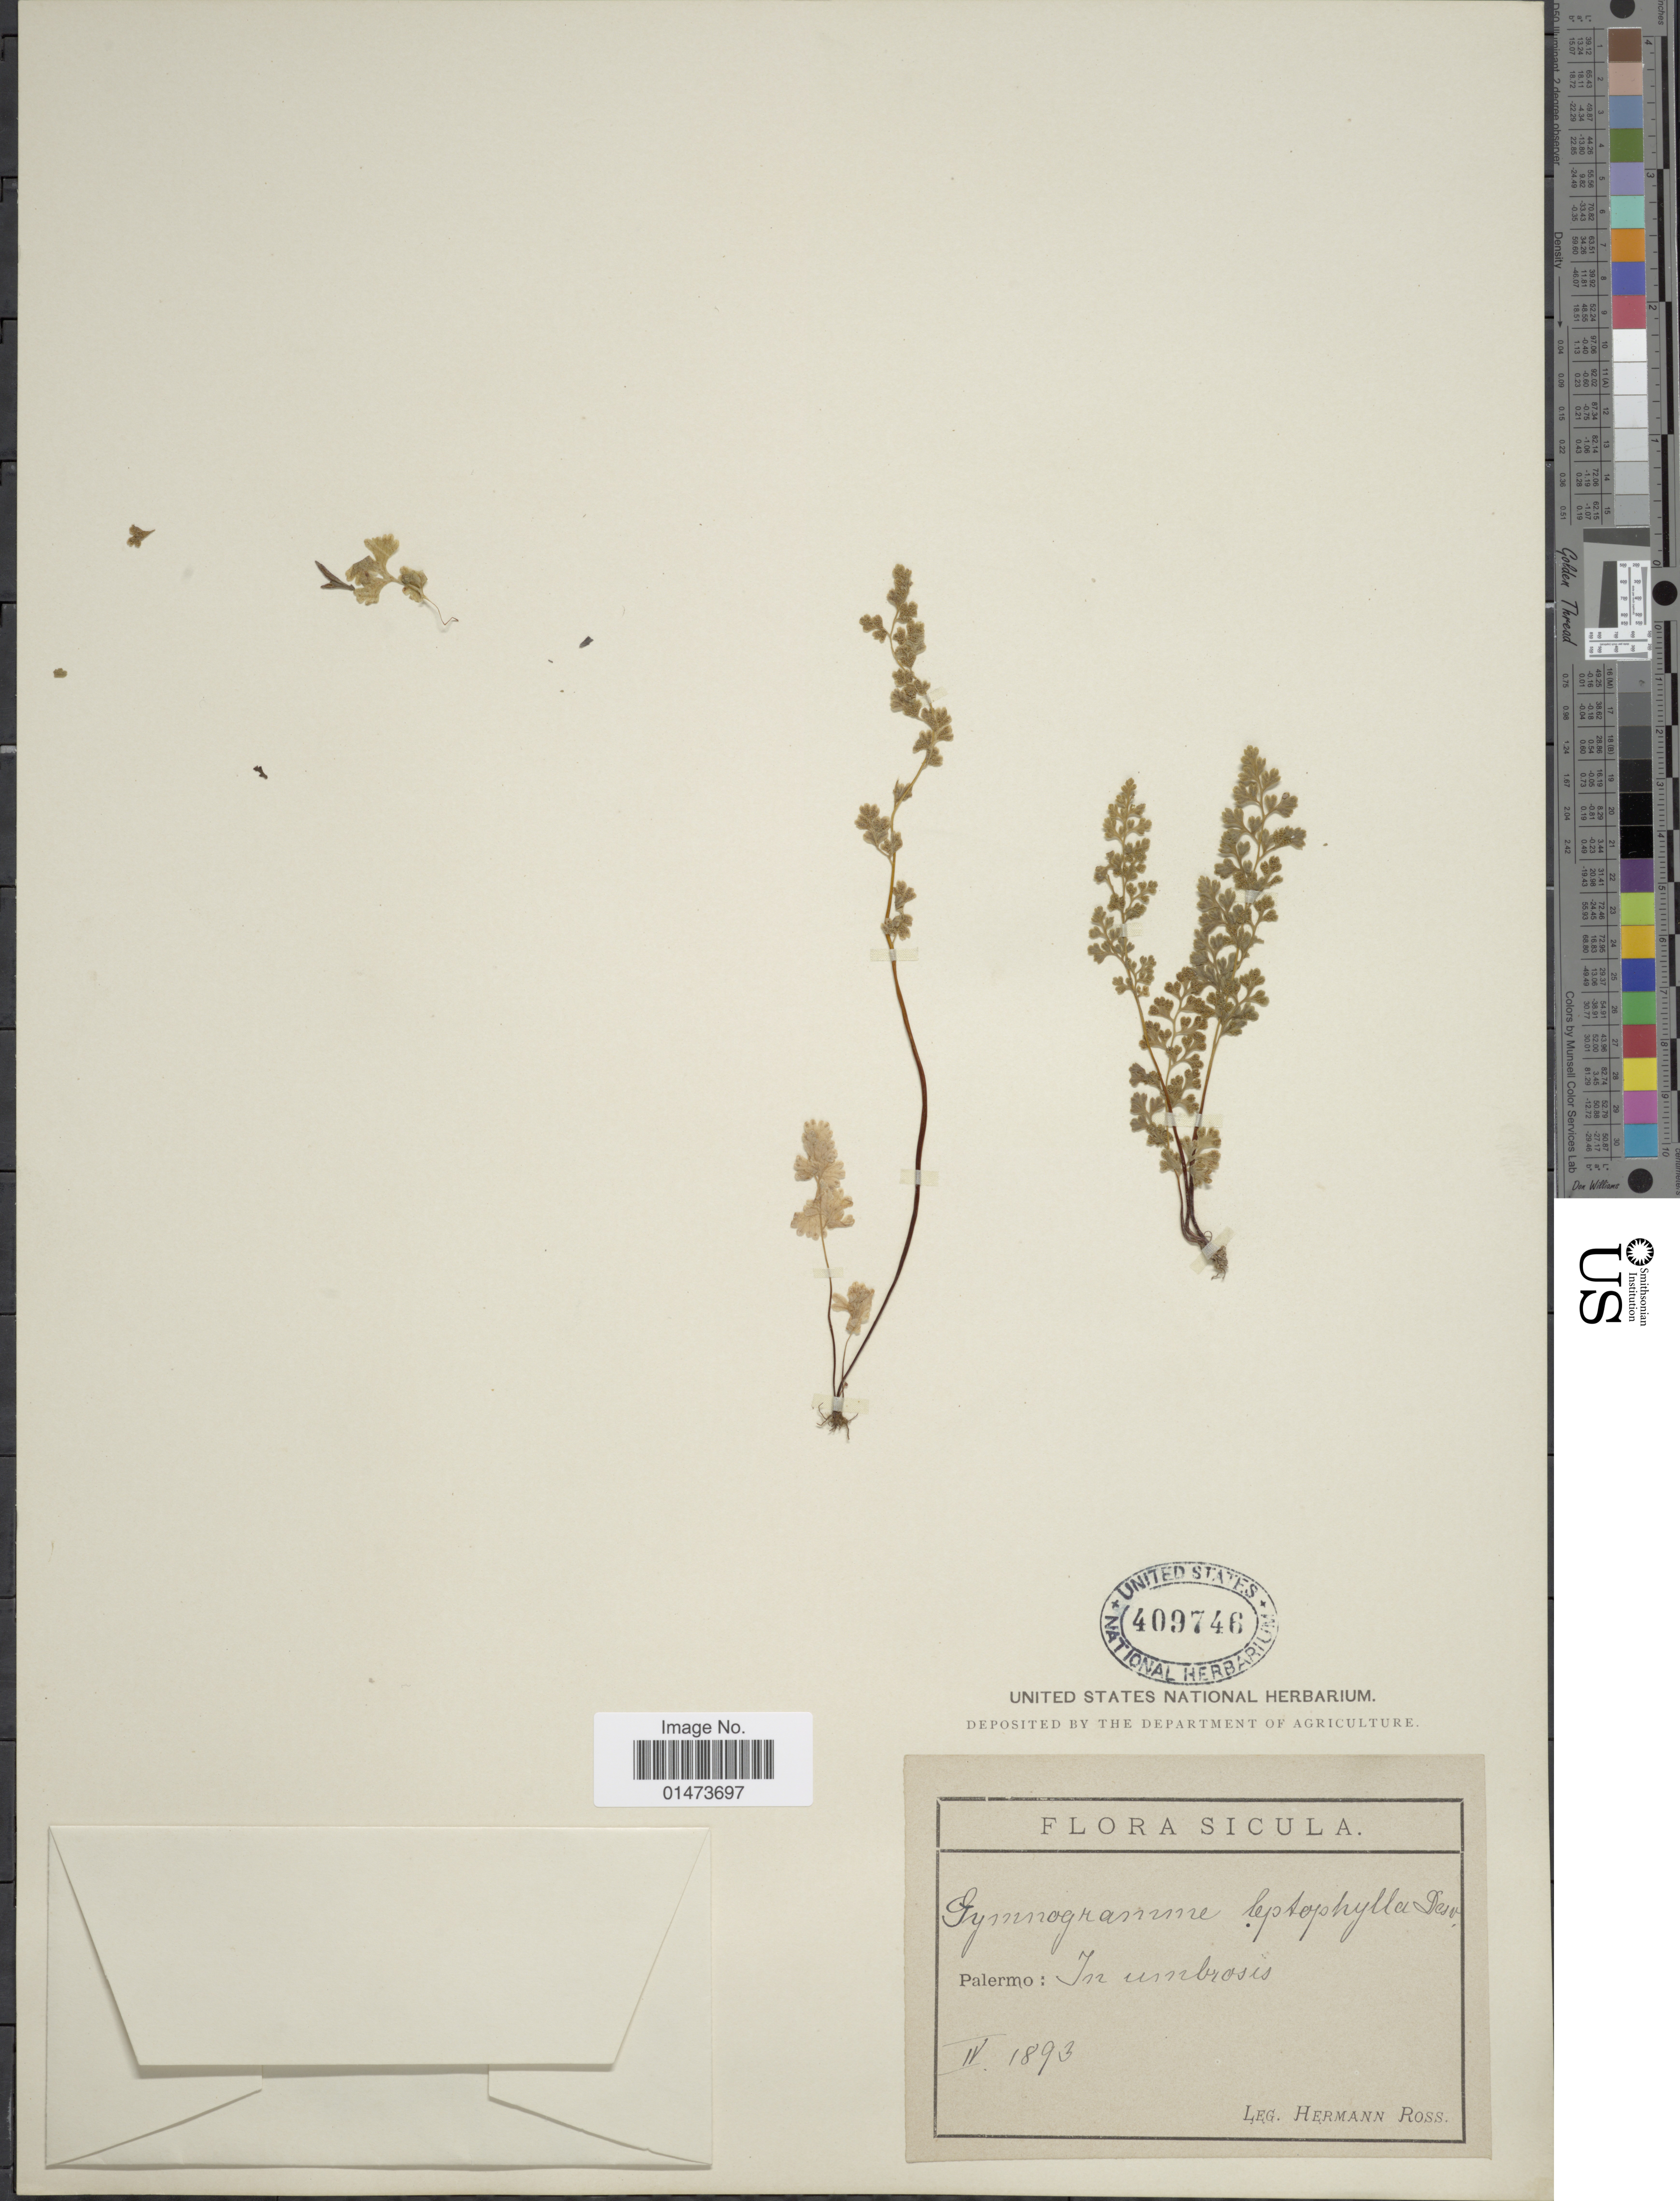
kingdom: Plantae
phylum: Tracheophyta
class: Polypodiopsida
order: Polypodiales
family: Pteridaceae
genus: Anogramma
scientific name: Anogramma leptophylla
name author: (L.) Link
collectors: H. Ross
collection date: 1893-04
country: Italy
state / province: Siciliana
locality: Sicula, Palermo: in umbrosis.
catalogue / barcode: US 409746